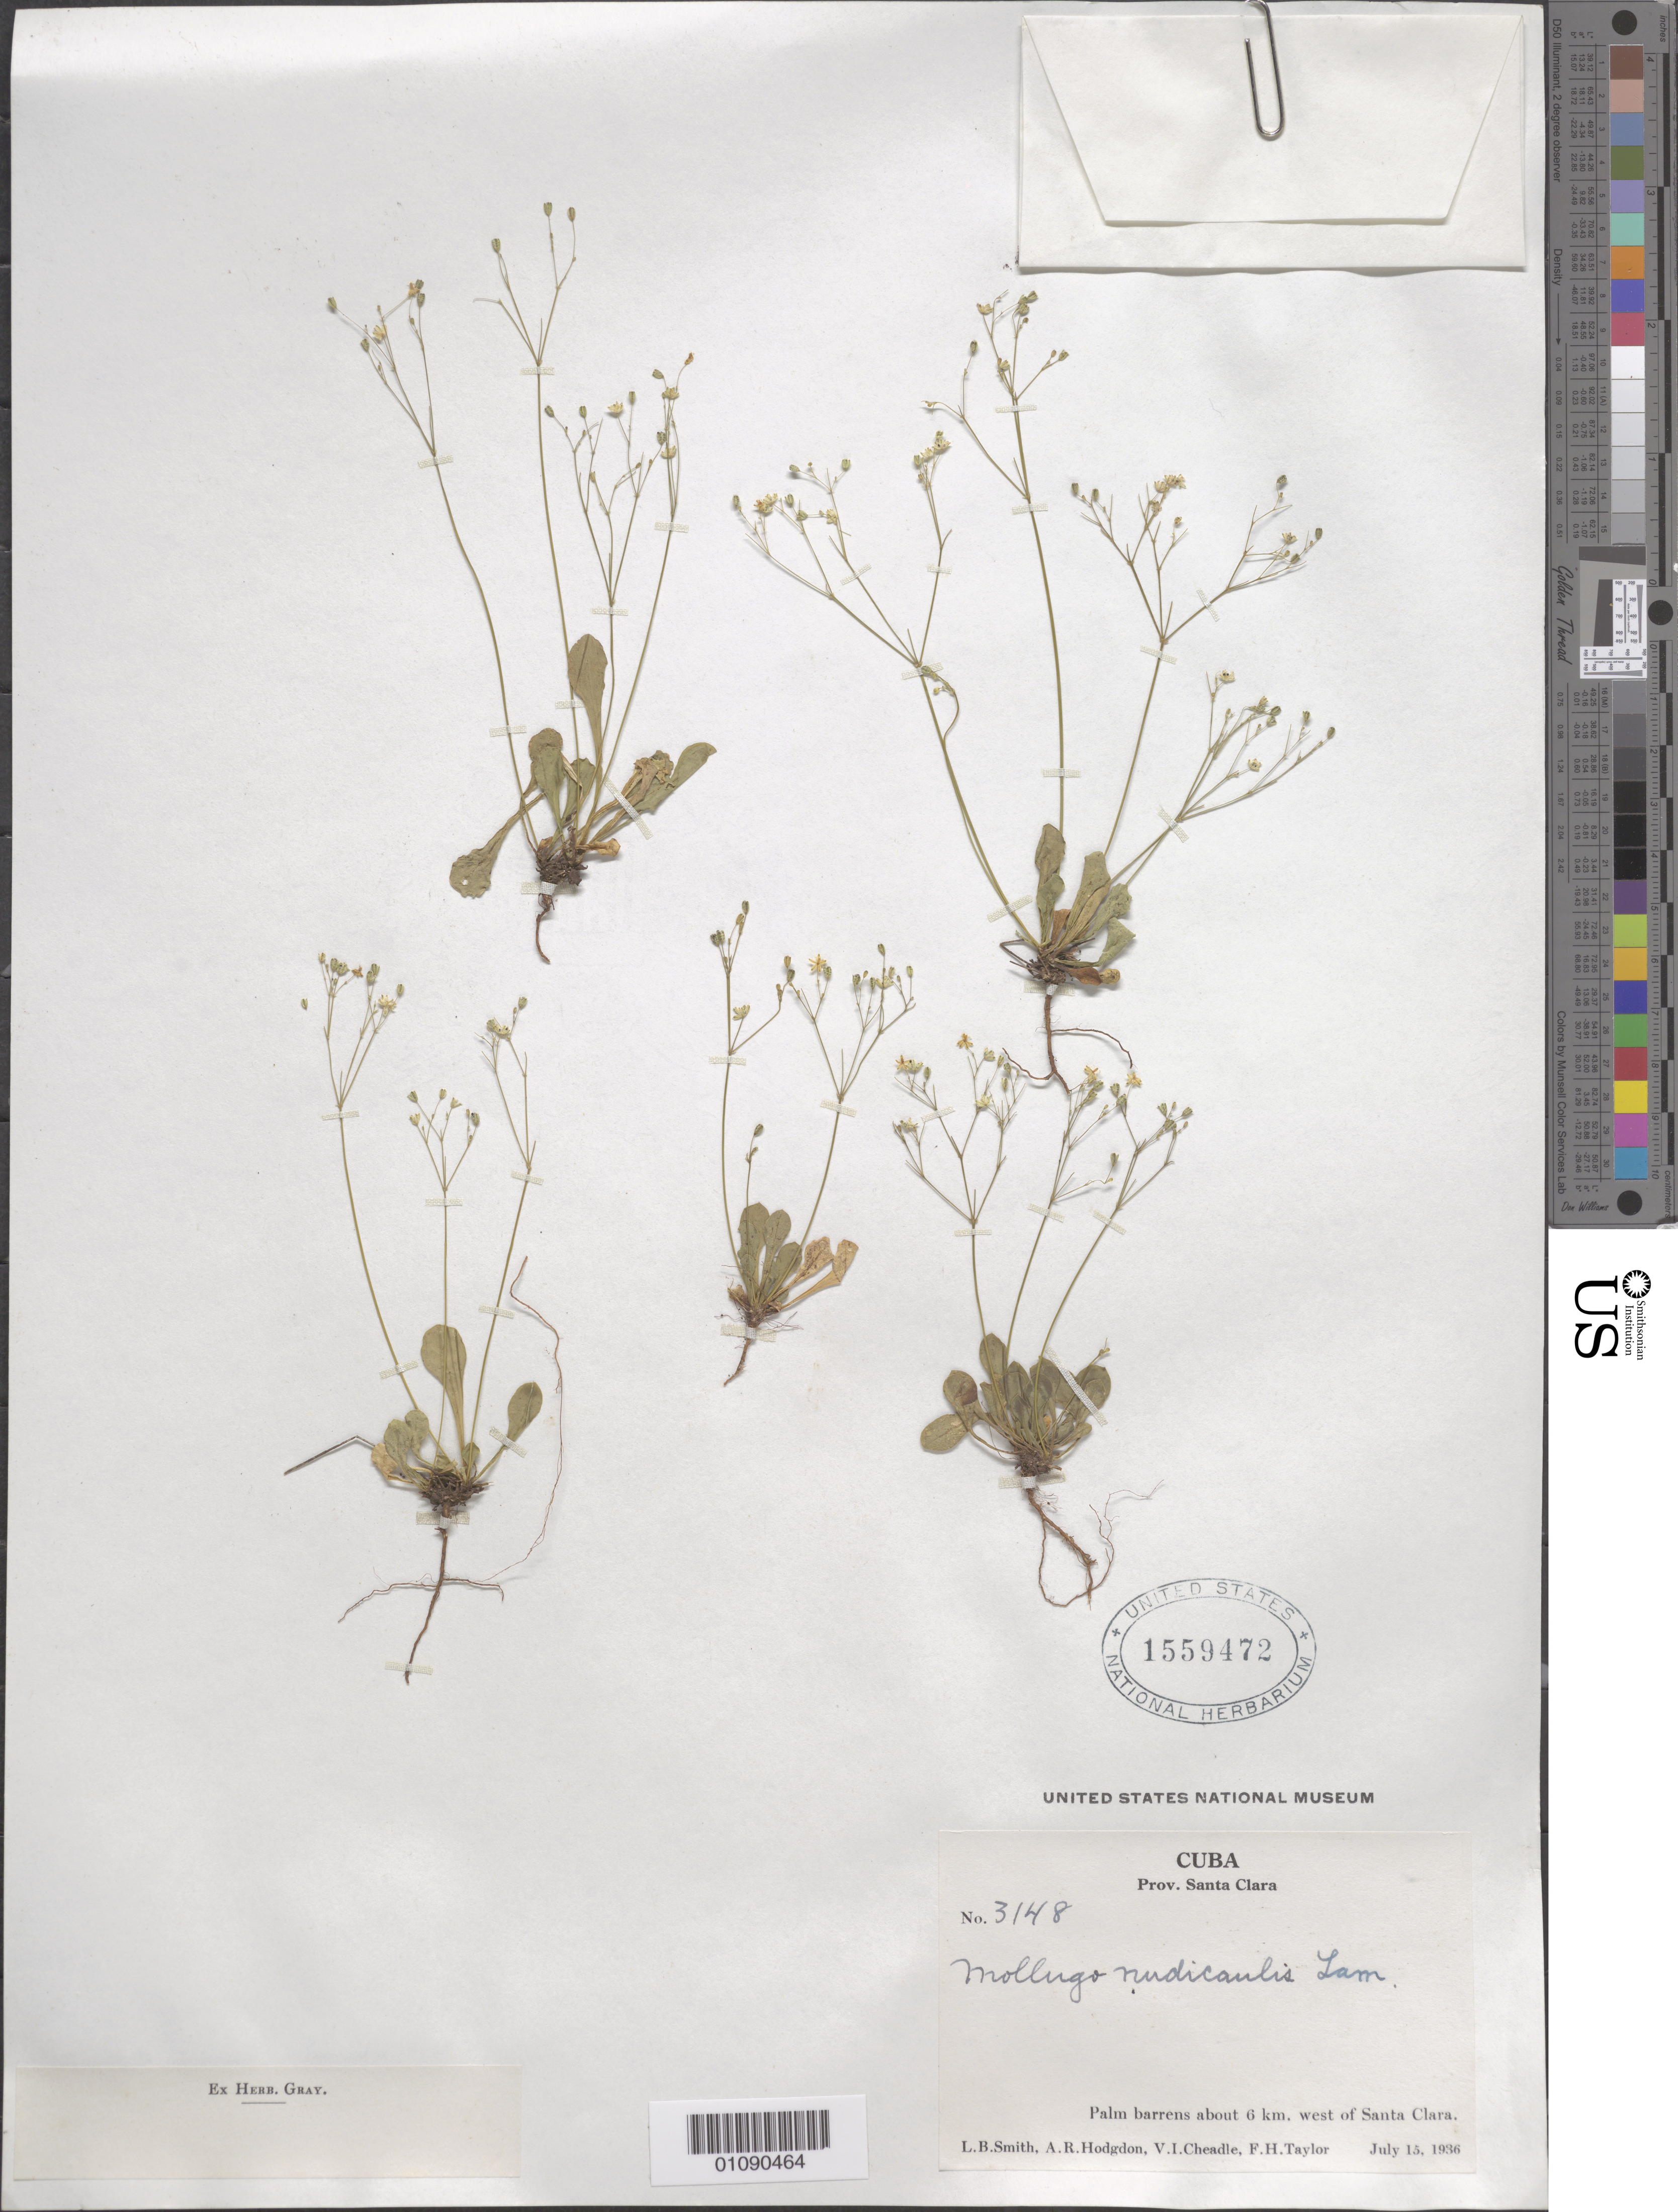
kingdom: Plantae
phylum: Tracheophyta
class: Magnoliopsida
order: Caryophyllales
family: Molluginaceae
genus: Paramollugo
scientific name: Paramollugo spathulata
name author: (Sw.) Sukhor.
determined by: Strong, Mark T., (BOT), Smithsonian Institution - National Museum of Natural History (UNITED STATES)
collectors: L. Smith, A. R. Hodgdon, V. I. Cheadle & F. H. Taylor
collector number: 3148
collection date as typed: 15 Jul 1936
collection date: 1936-07-15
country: Cuba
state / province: Villa Clara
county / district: Santa Clara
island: Cuba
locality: About 6 km W of Santa Clara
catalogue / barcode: US 1559472